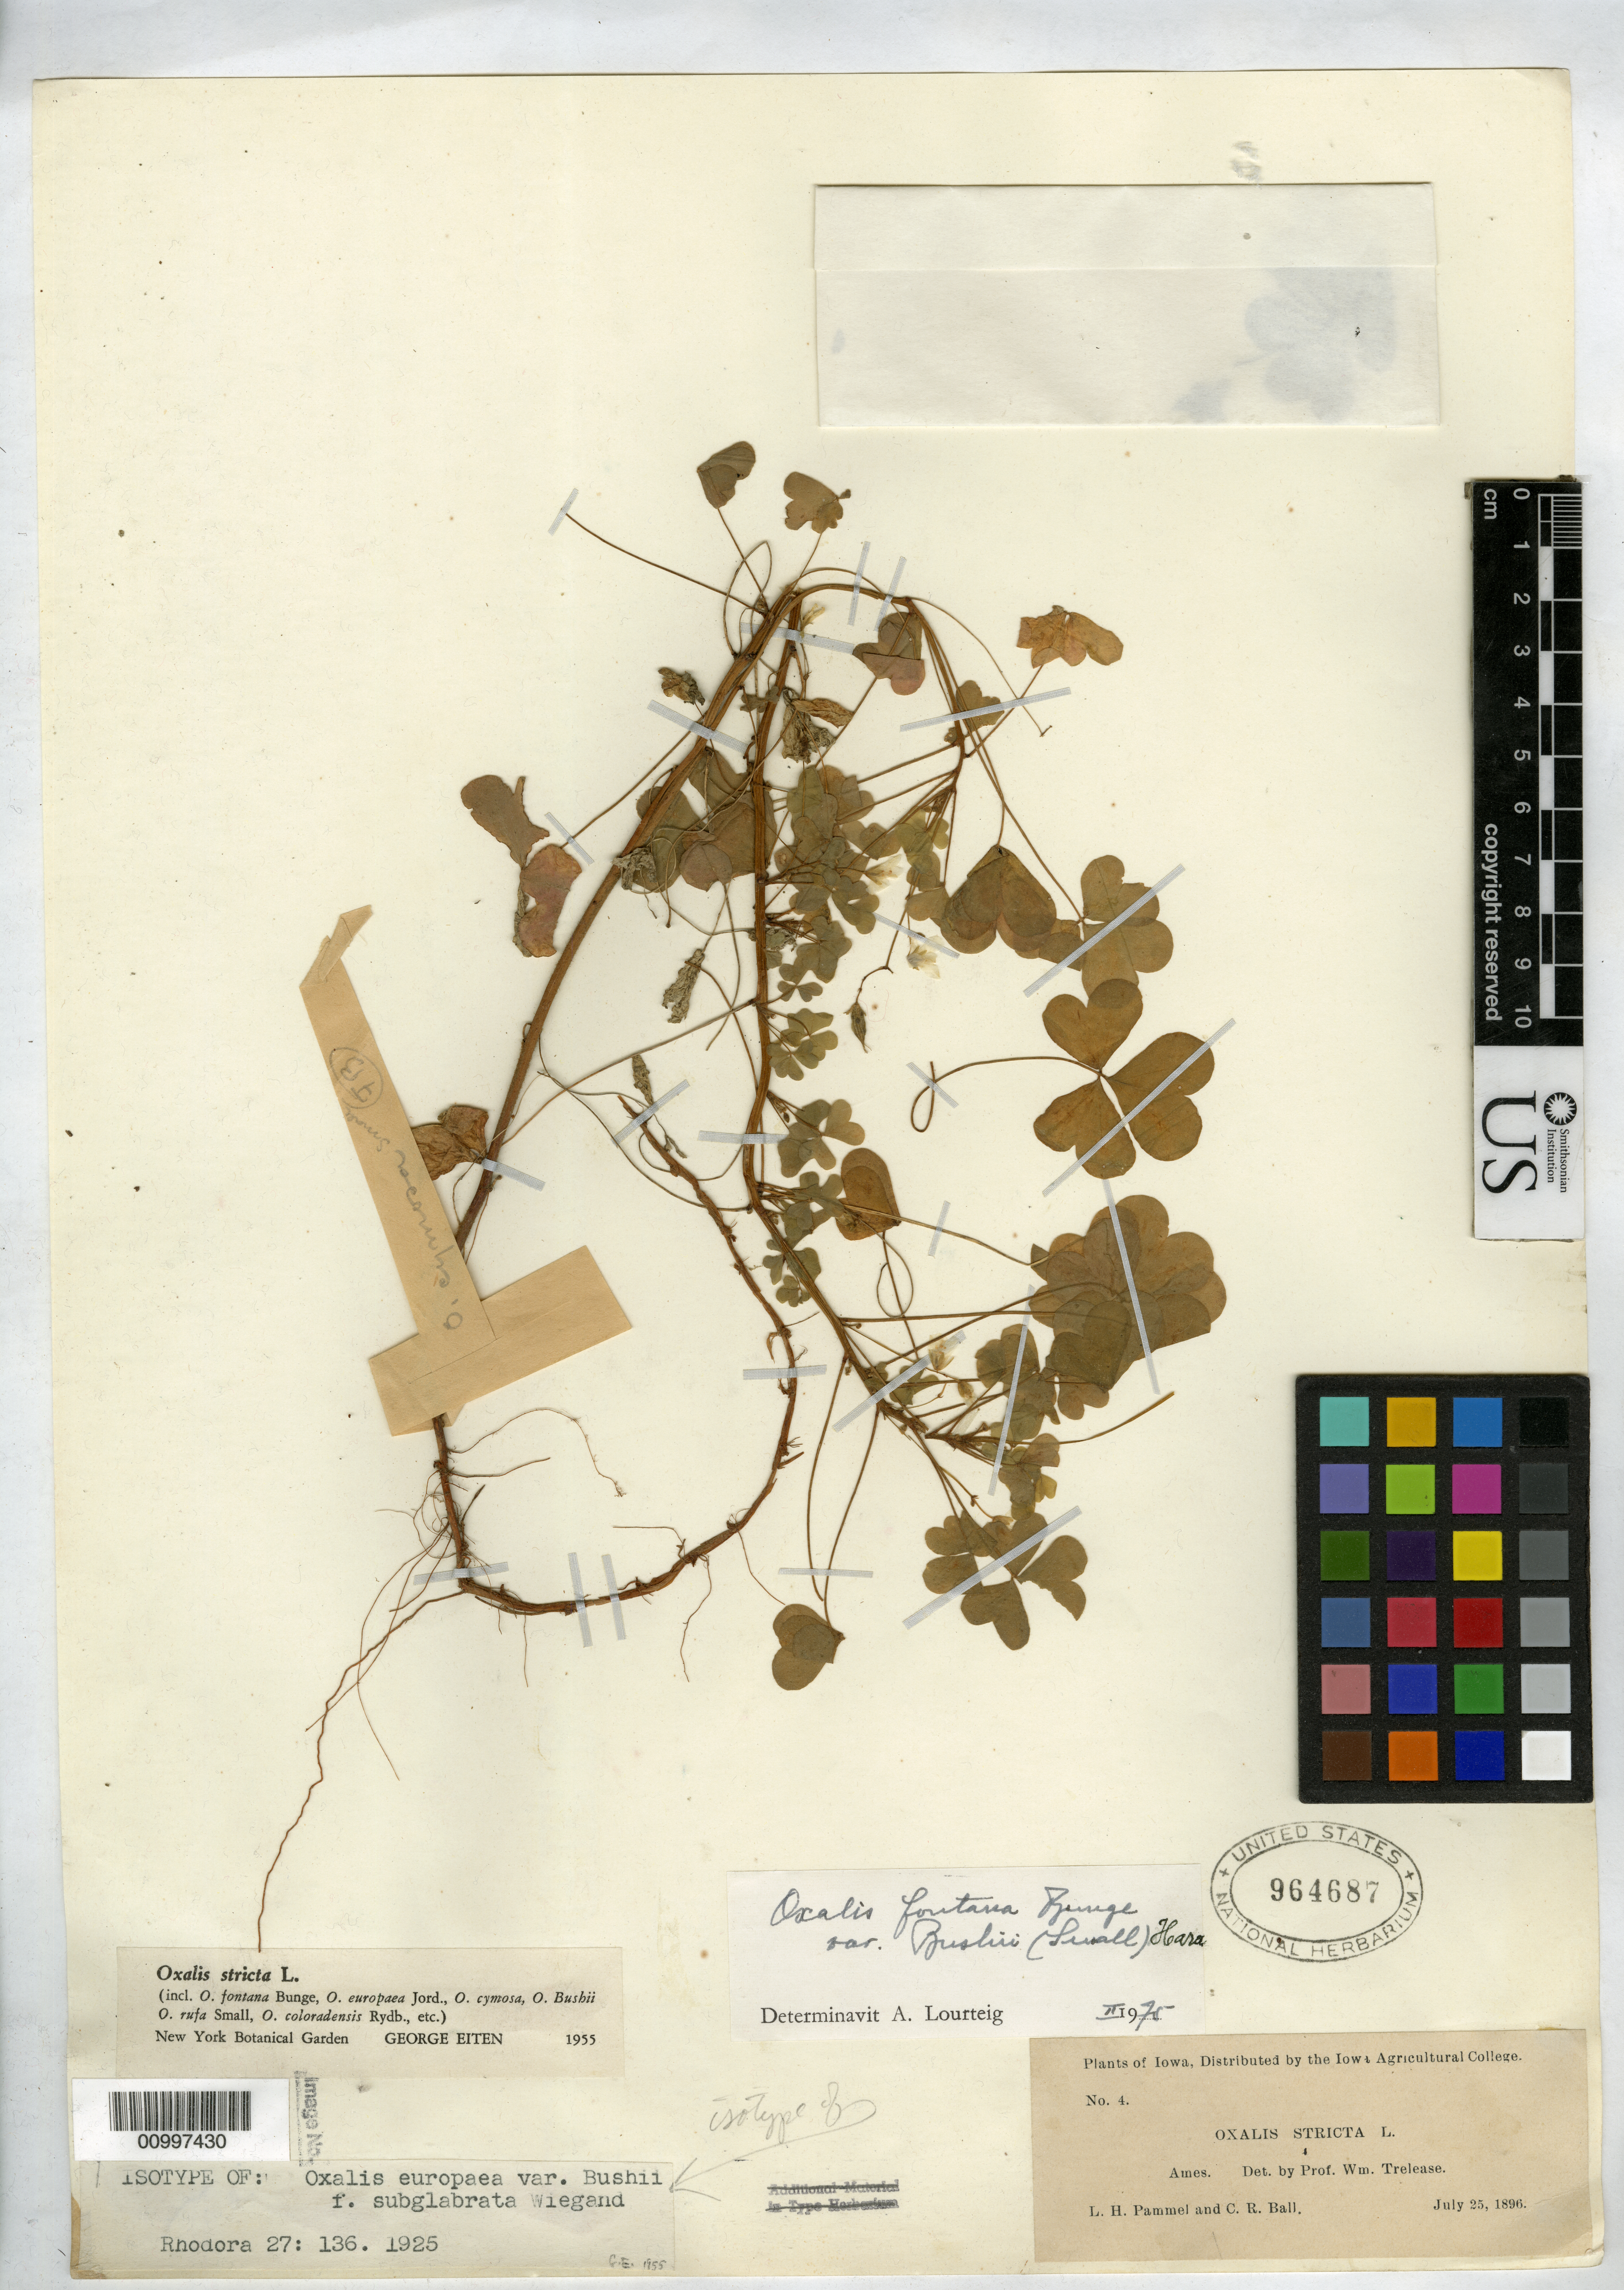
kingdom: Plantae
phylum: Tracheophyta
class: Magnoliopsida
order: Oxalidales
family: Oxalidaceae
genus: Oxalis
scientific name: Oxalis europaea f. subglabrata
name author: Wiegand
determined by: Lourteig, A.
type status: Isotype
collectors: L. Pammel & C. R. Ball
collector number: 4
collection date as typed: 25 Jul 1896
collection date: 1896-07-25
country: United States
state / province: Iowa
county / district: Story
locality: Ames.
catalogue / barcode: US 964687